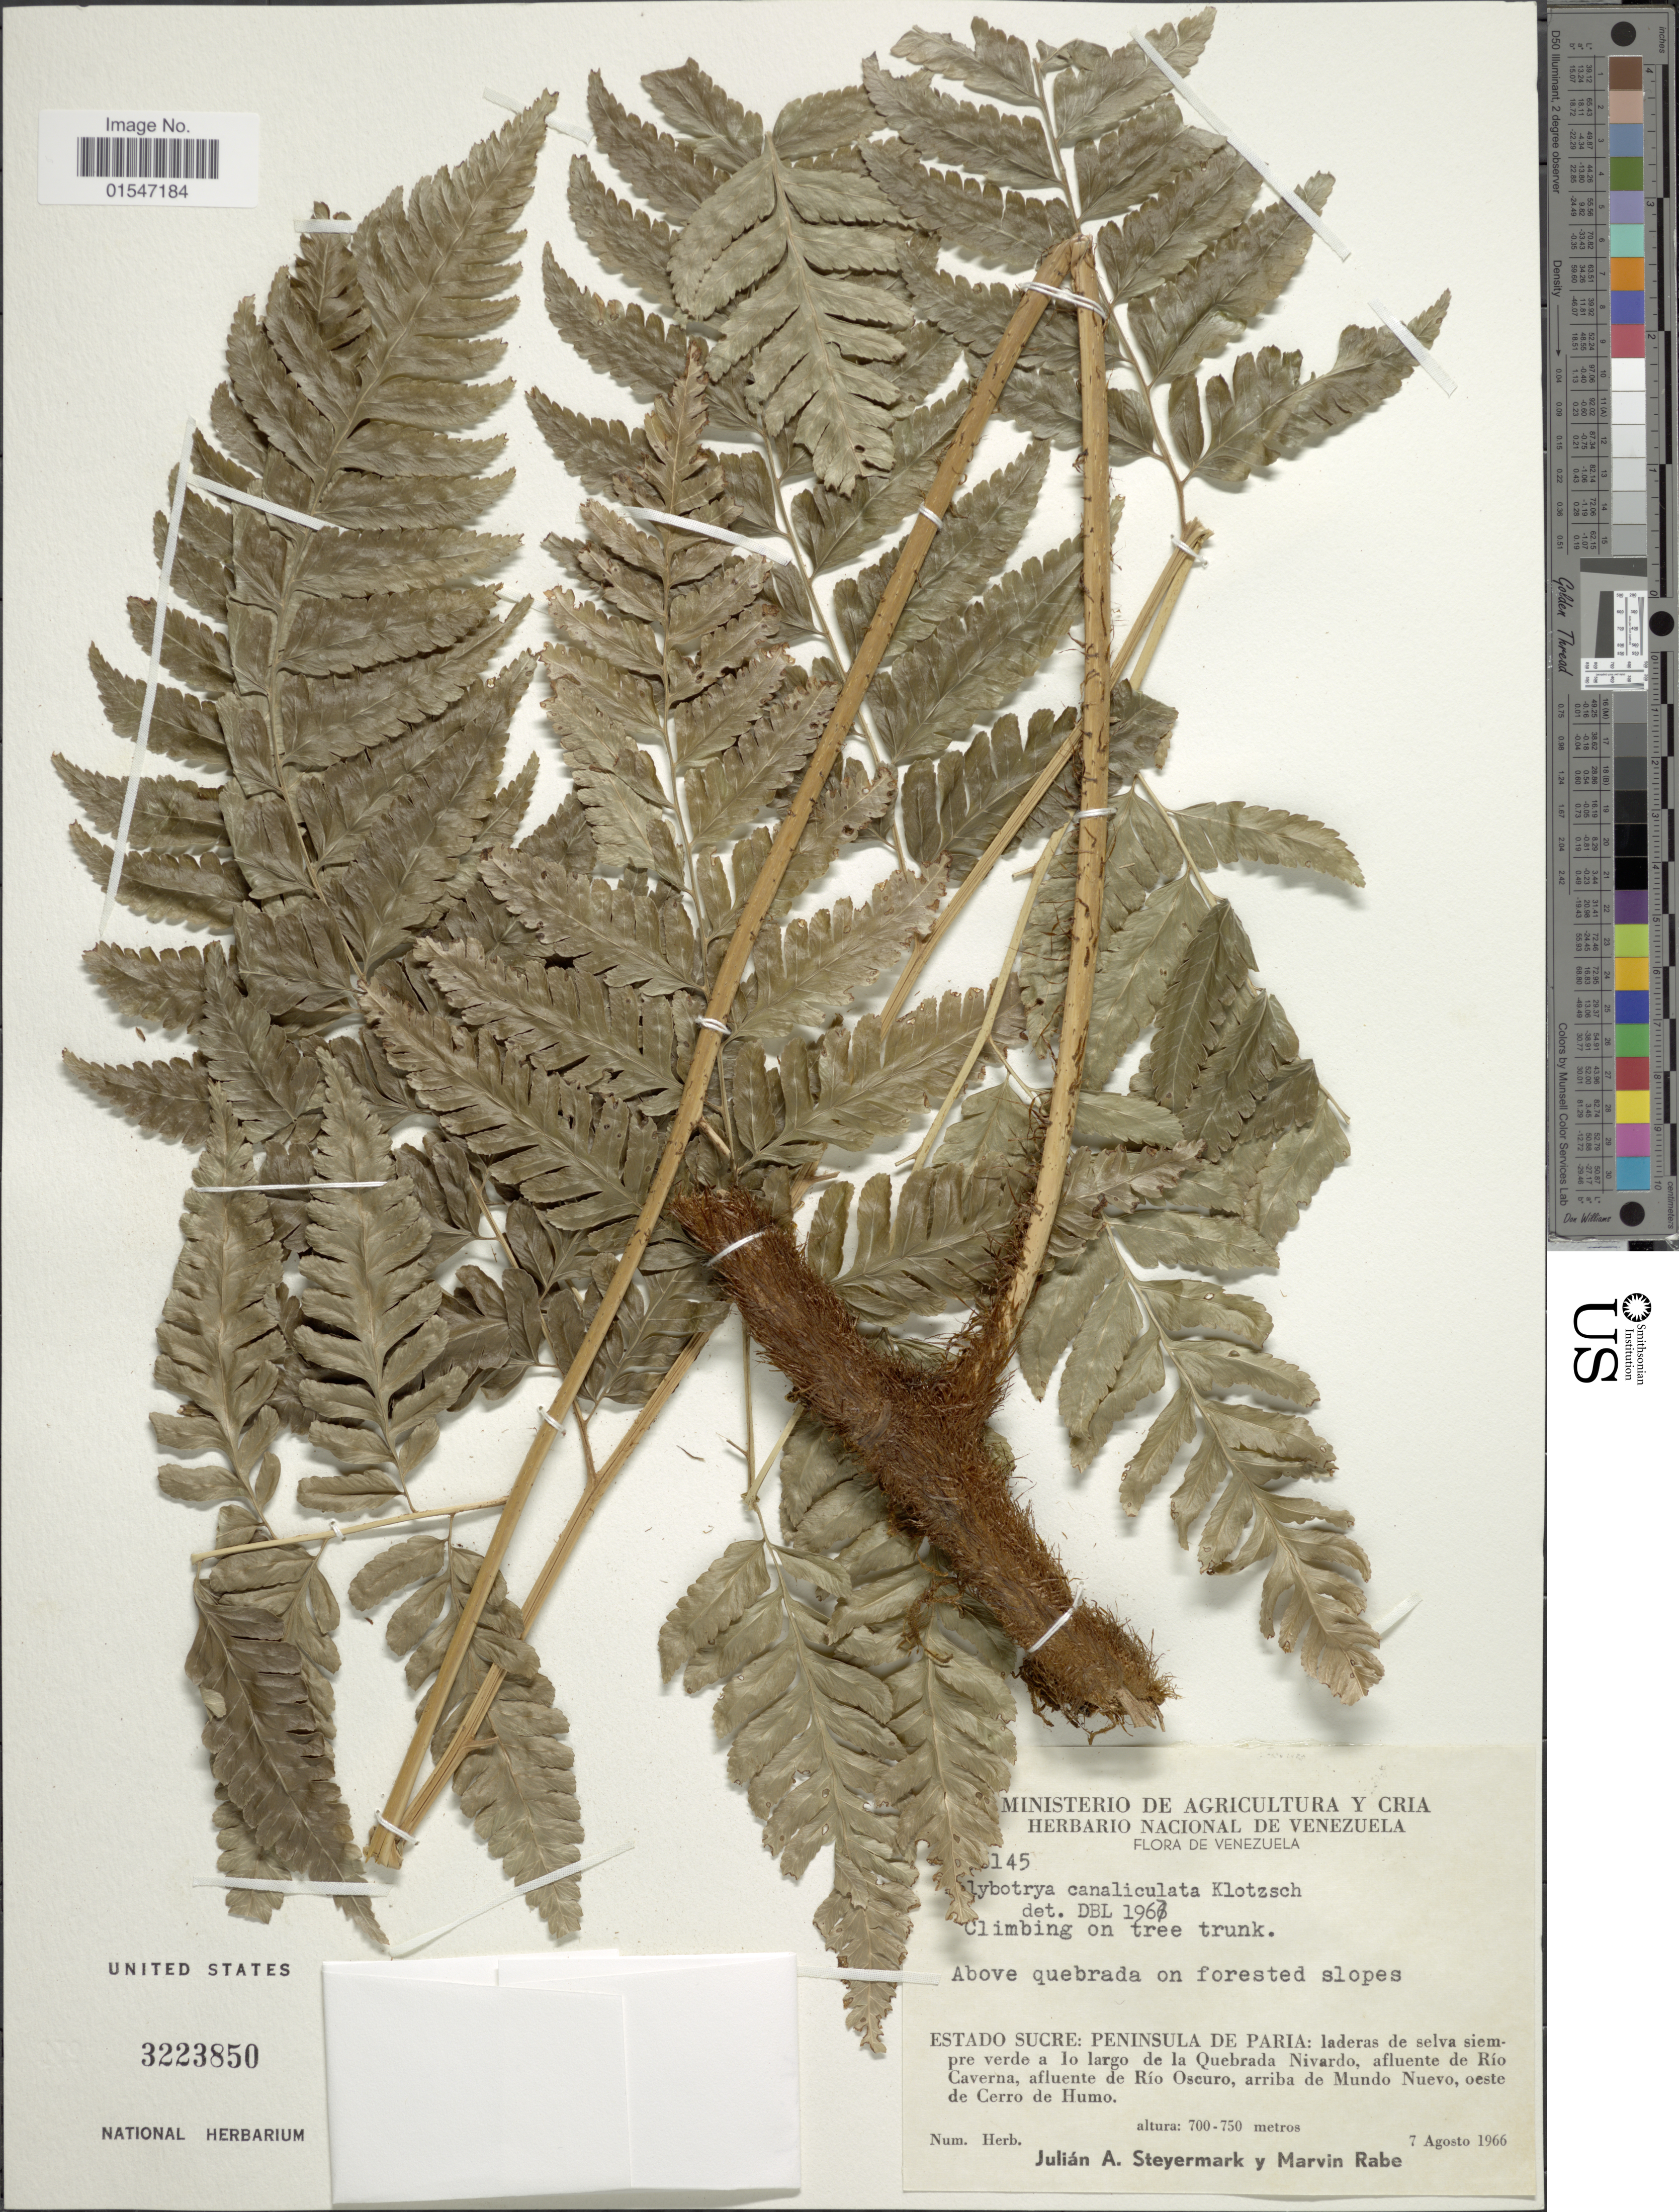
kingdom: Plantae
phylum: Tracheophyta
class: Polypodiopsida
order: Polypodiales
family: Dryopteridaceae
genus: Polybotrya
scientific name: Polybotrya canaliculata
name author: Klotzsch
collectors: J. Steyermark & M. Rabe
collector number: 145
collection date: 1966-08-07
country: Venezuela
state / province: Sucre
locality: Peninsula de Paria: laderas de selva siempre verde a lo largo de la Quebrada Nivardo, afluente de Río CAverna, afluente de Río Oscuro, arriba de Mundo Nuevo, oeste de Cerro de Humo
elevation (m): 700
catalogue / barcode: US 3223850